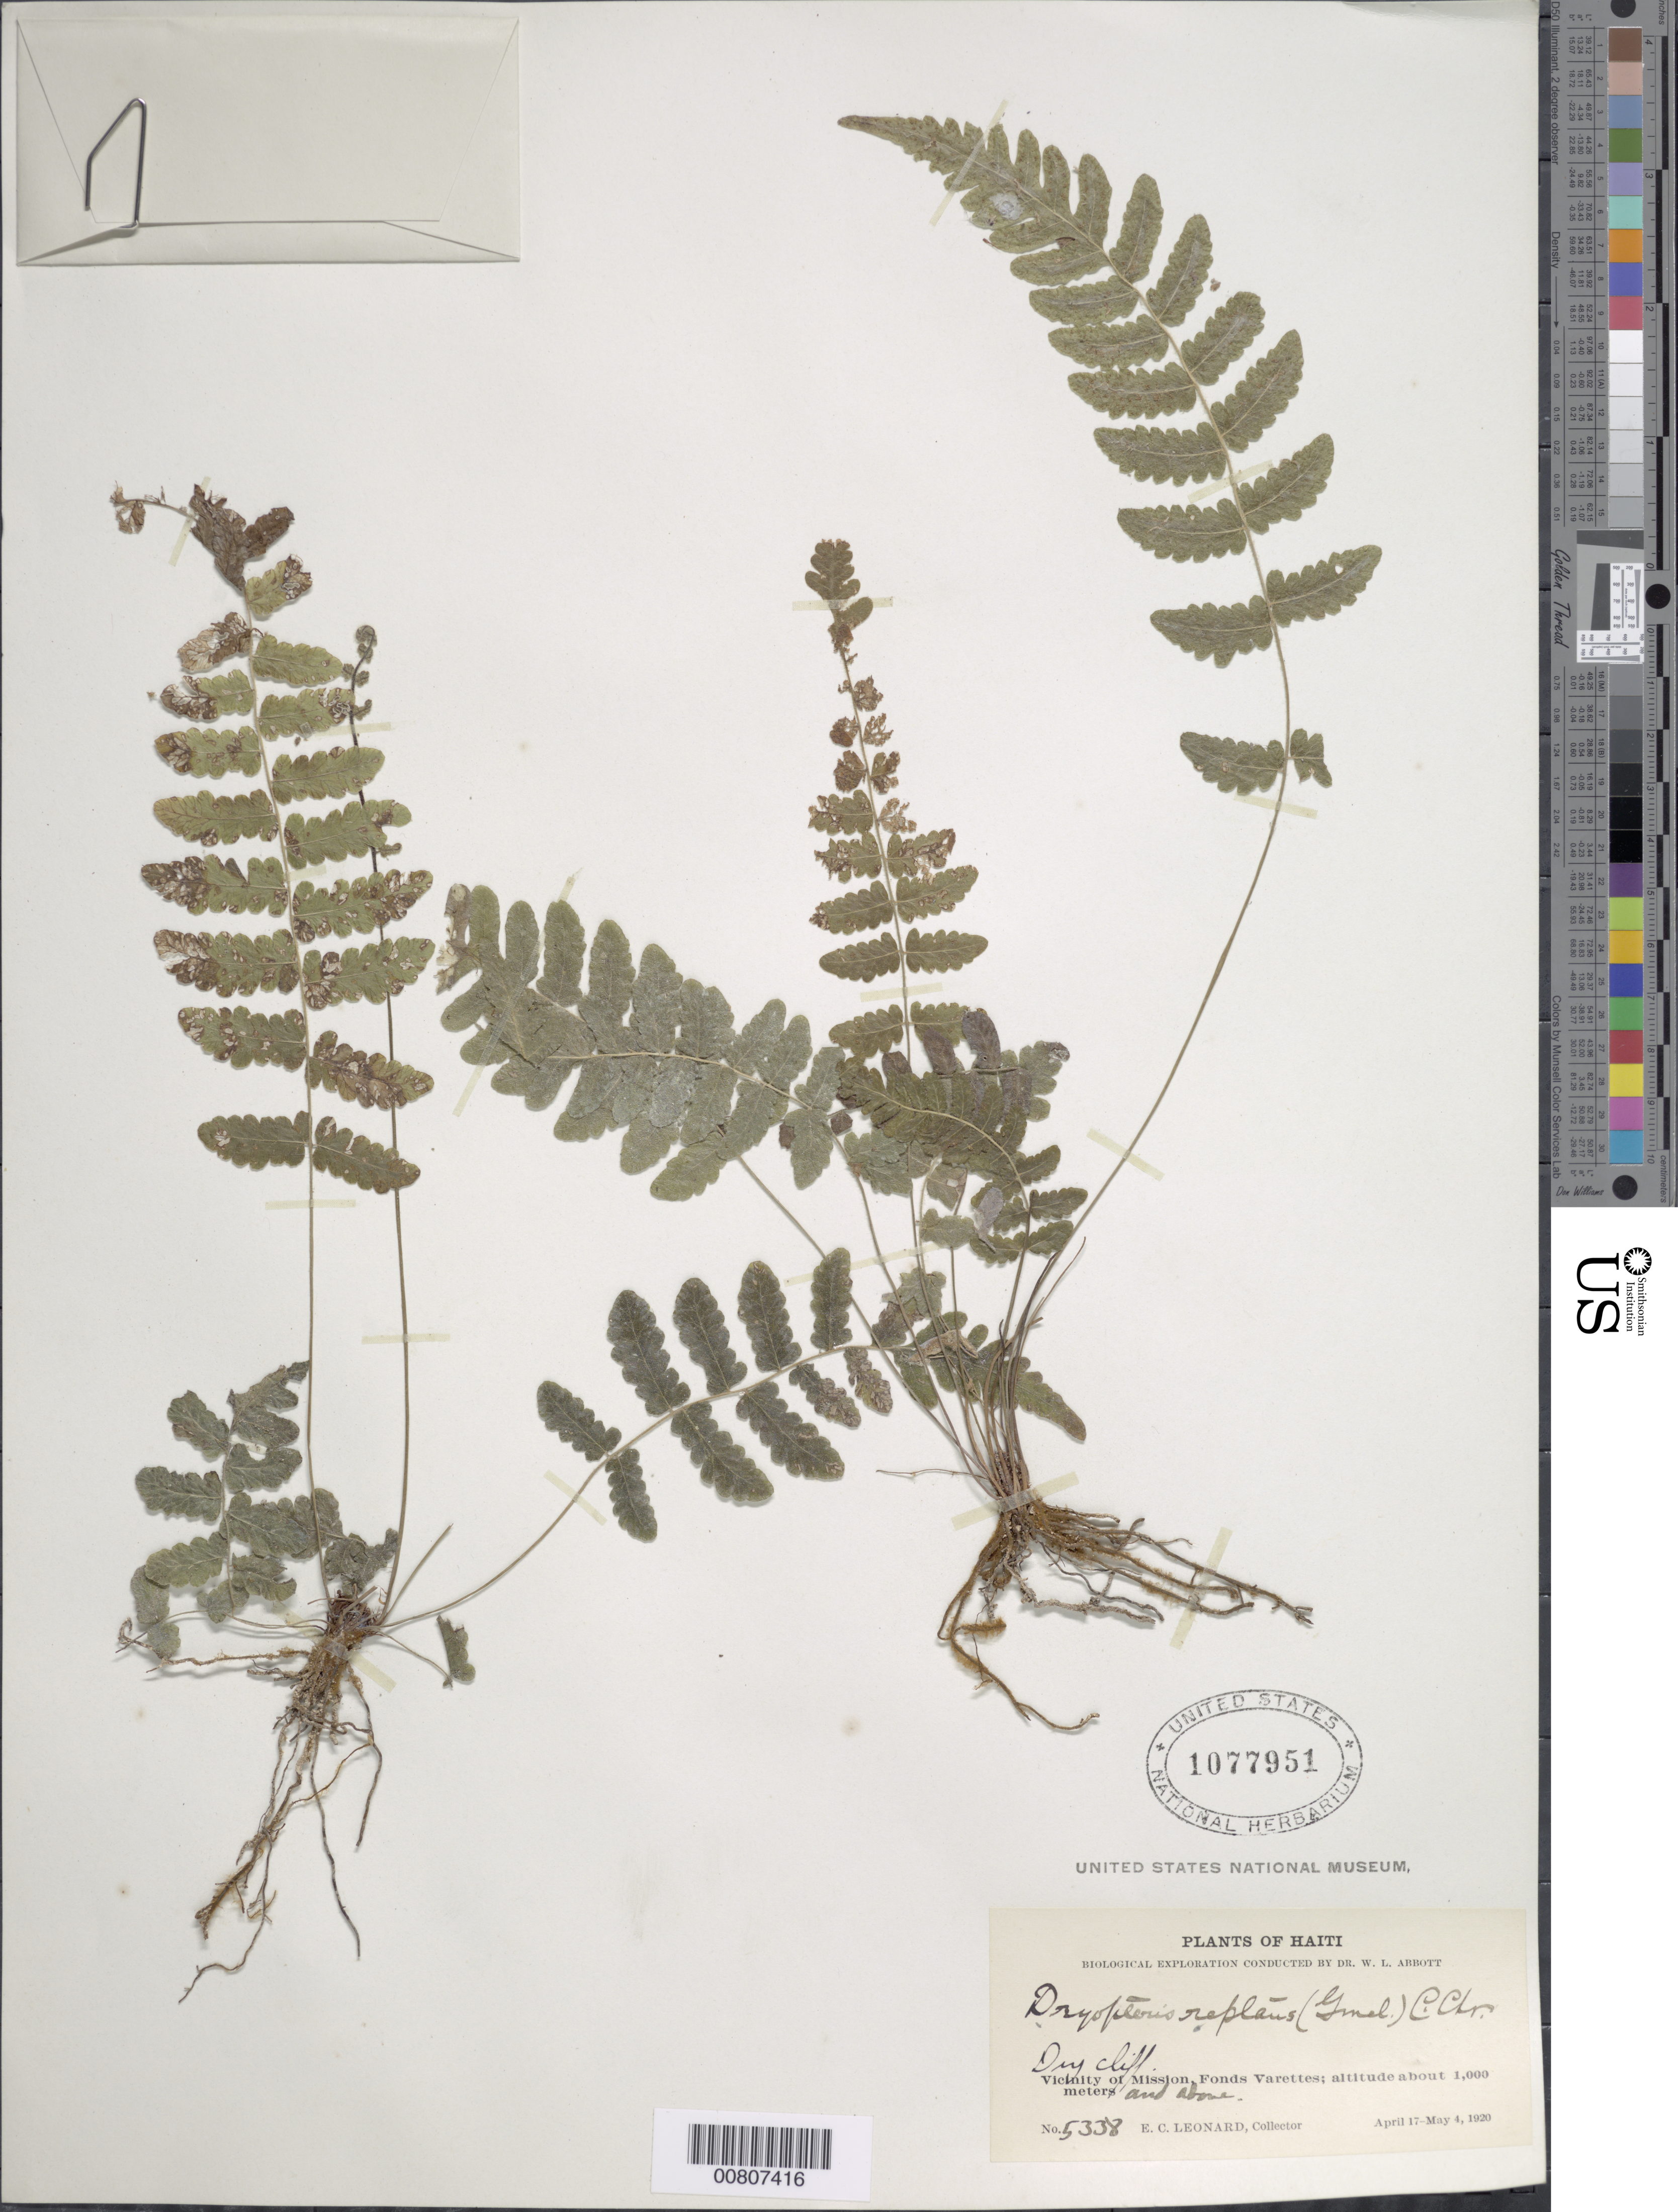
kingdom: Plantae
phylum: Tracheophyta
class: Polypodiopsida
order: Polypodiales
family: Thelypteridaceae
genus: Goniopteris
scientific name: Goniopteris reptans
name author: (J.F. Gmel.) C. Presl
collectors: E. C. Leonard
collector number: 5338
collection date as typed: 17 Apr 1920 to 04 May 1920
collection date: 1920-04-17/1920-05-04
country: Haiti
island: Hispaniola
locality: Mission vicinity, Fonds Varettes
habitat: Dry cliff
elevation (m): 1000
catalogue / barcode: US 1077951